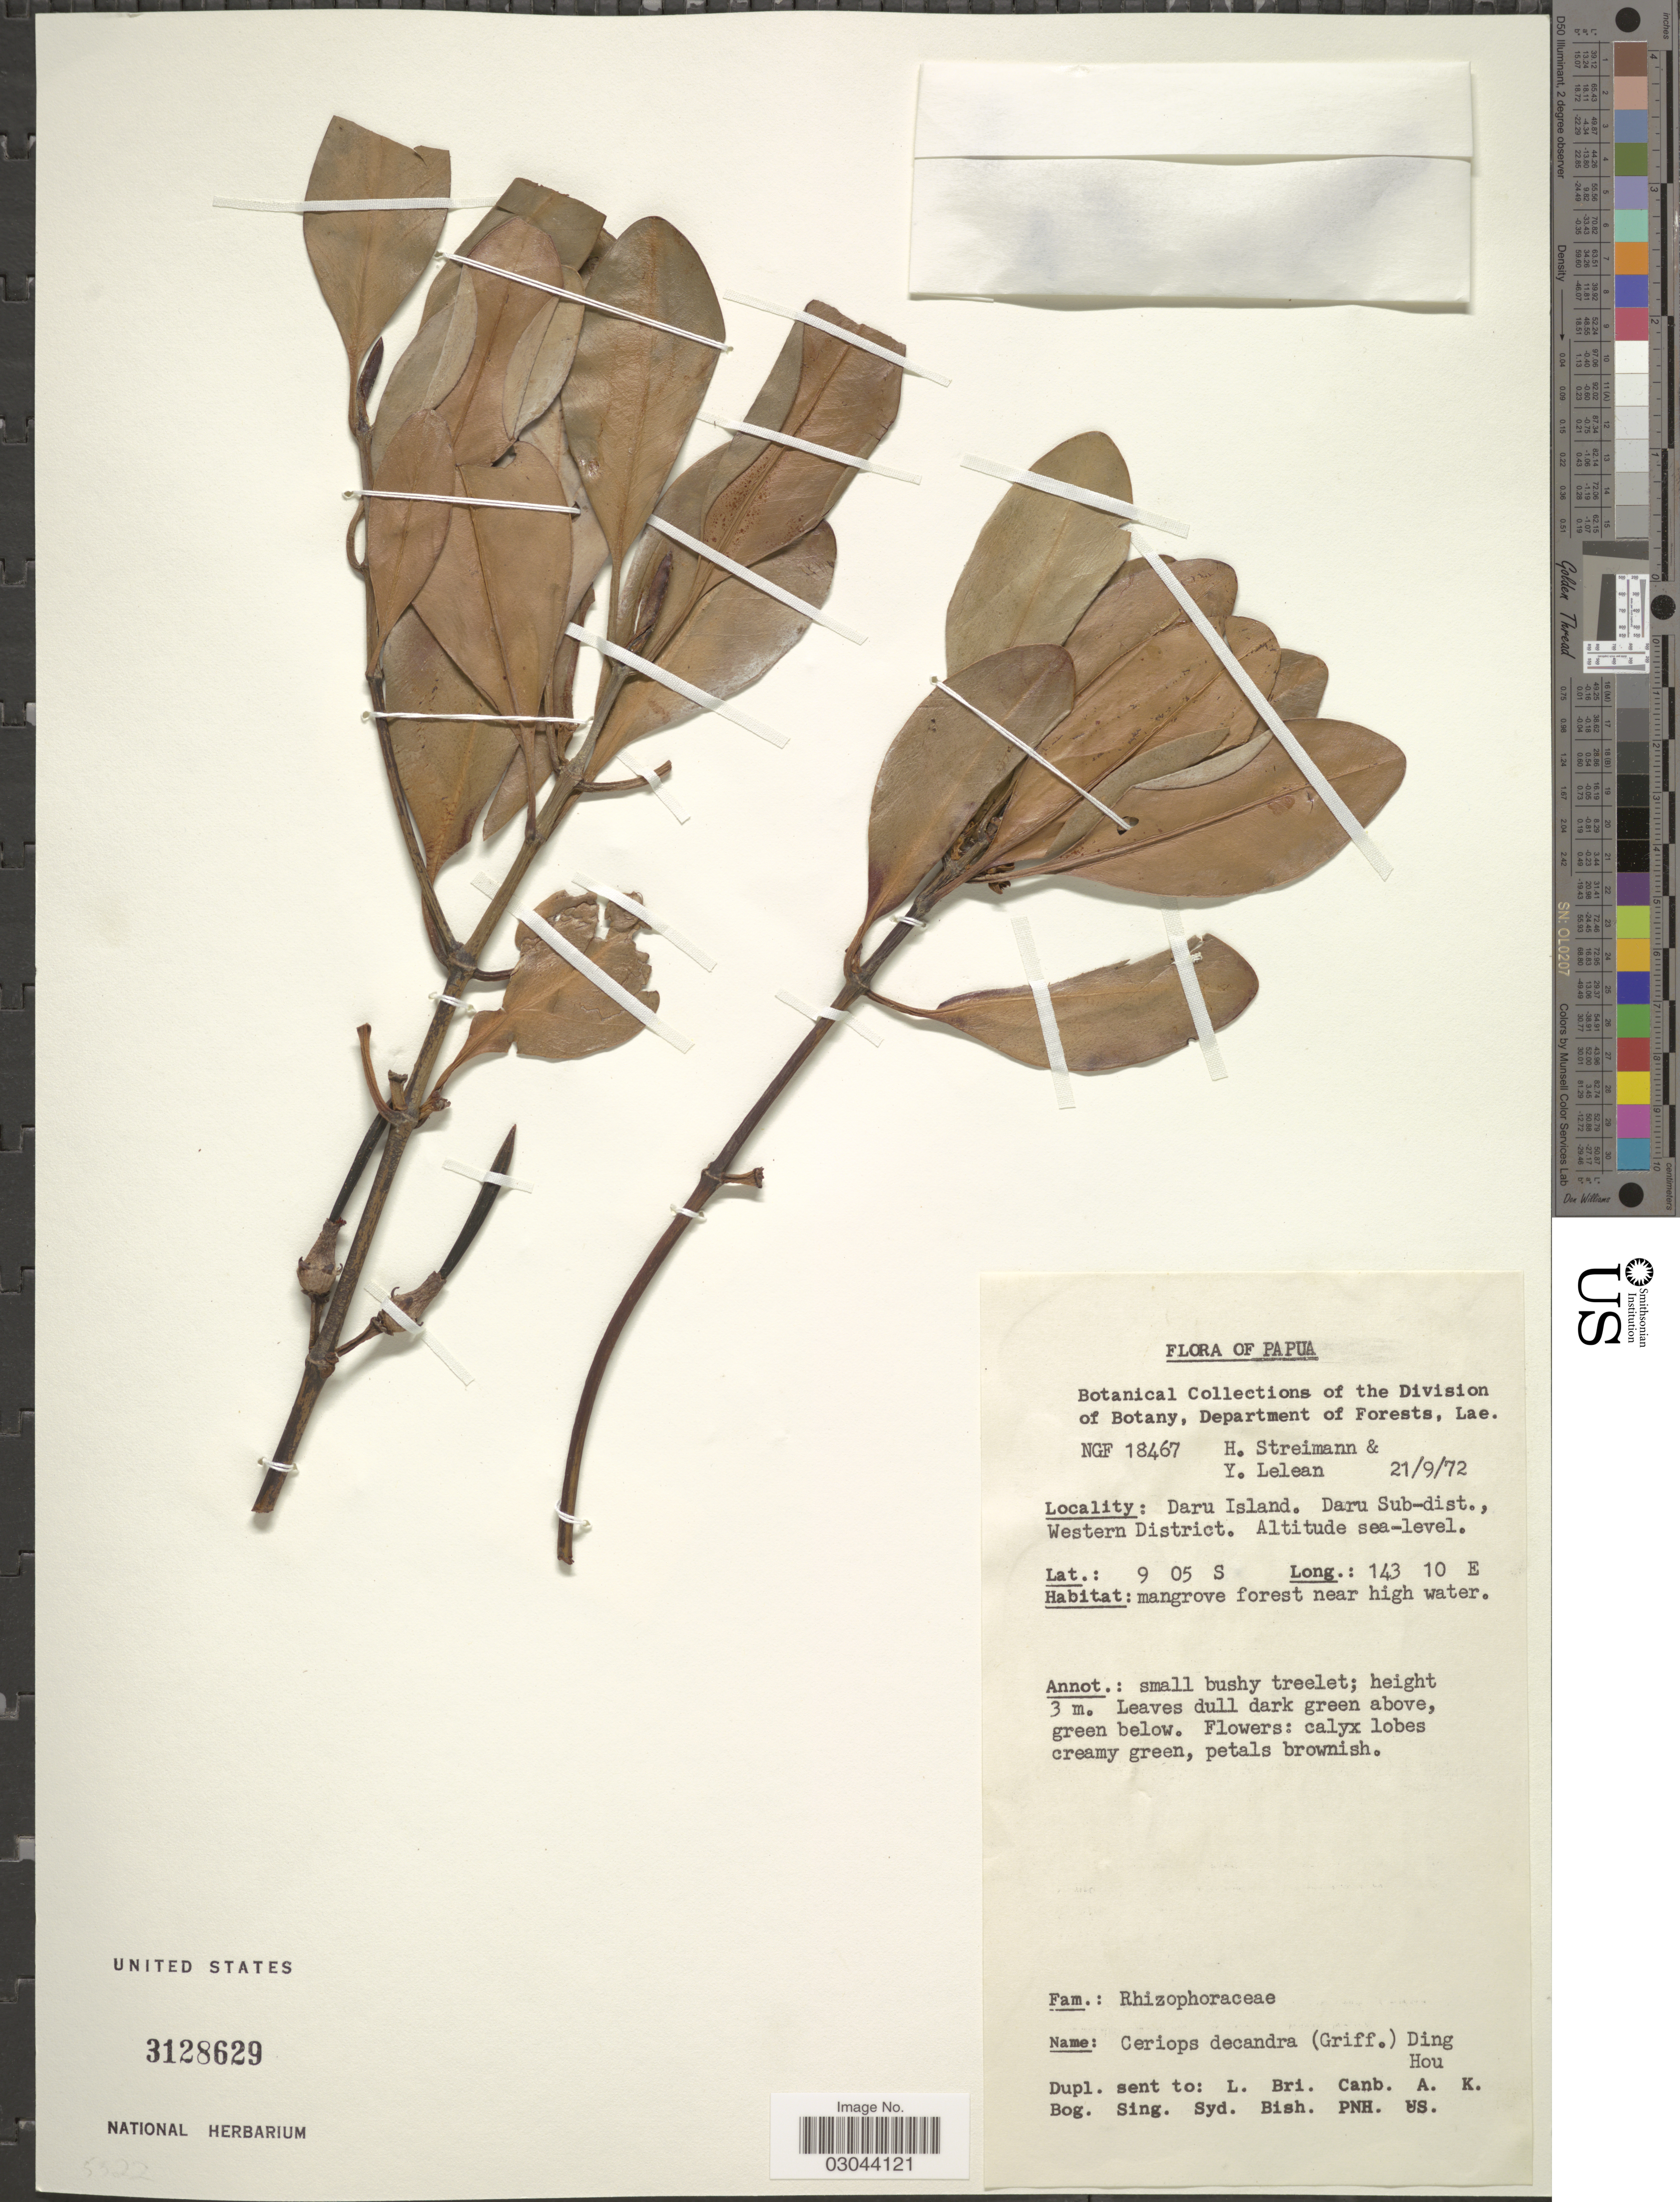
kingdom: Plantae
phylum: Tracheophyta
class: Magnoliopsida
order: Malpighiales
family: Rhizophoraceae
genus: Ceriops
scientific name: Ceriops decandra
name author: (Griff.) Ding Hou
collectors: H. Streimann & Y. Lelean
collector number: NGF18467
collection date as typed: Transcribed d/m/y: 21/9/72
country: Papua New Guinea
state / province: Manus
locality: Papua. Daru Island. Daru Sub-dist., Western District.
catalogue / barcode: US 3128629